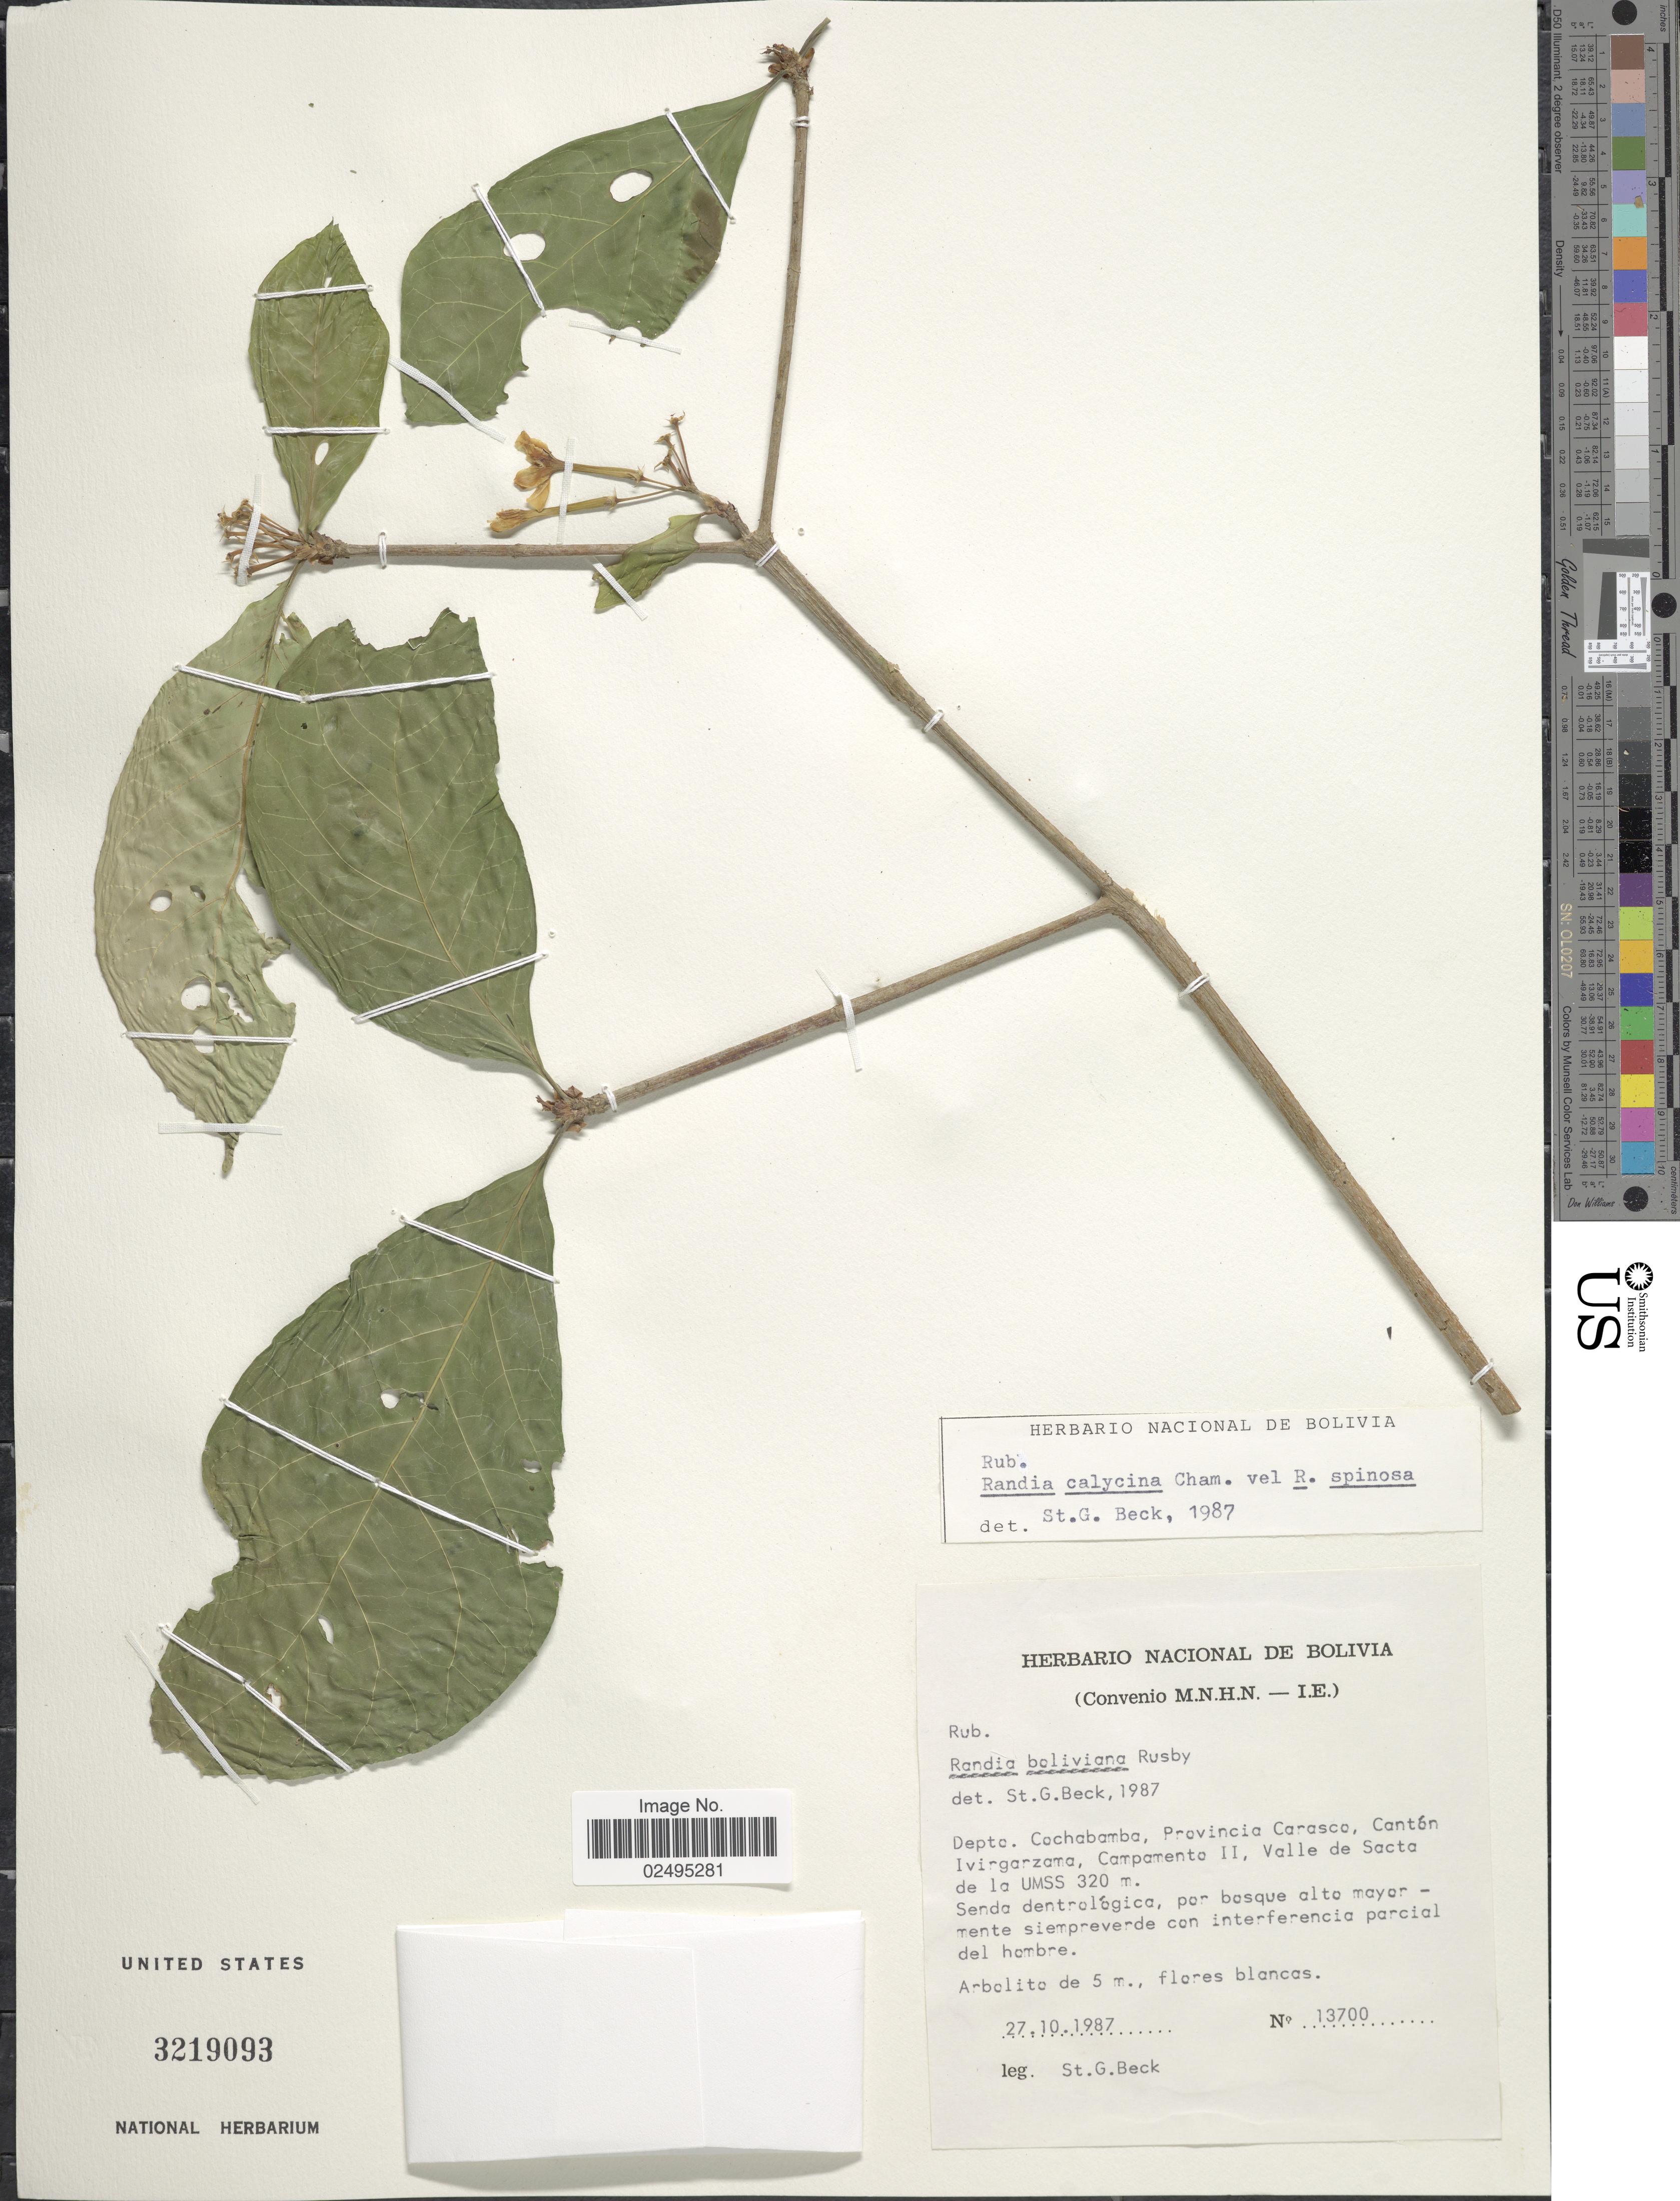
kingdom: Plantae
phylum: Tracheophyta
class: Magnoliopsida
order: Gentianales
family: Rubiaceae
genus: Randia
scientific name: Randia spinosa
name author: (L. f.) Poir.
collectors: S. G. Beck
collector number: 13700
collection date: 1987-10-27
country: Bolivia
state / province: Cochabamba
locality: Depto. Cochabamba, Provincia Carasca, Canton Ivi-garzama, Campamento II, Valle de Sacta de la UMSS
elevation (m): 320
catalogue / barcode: US 3219093